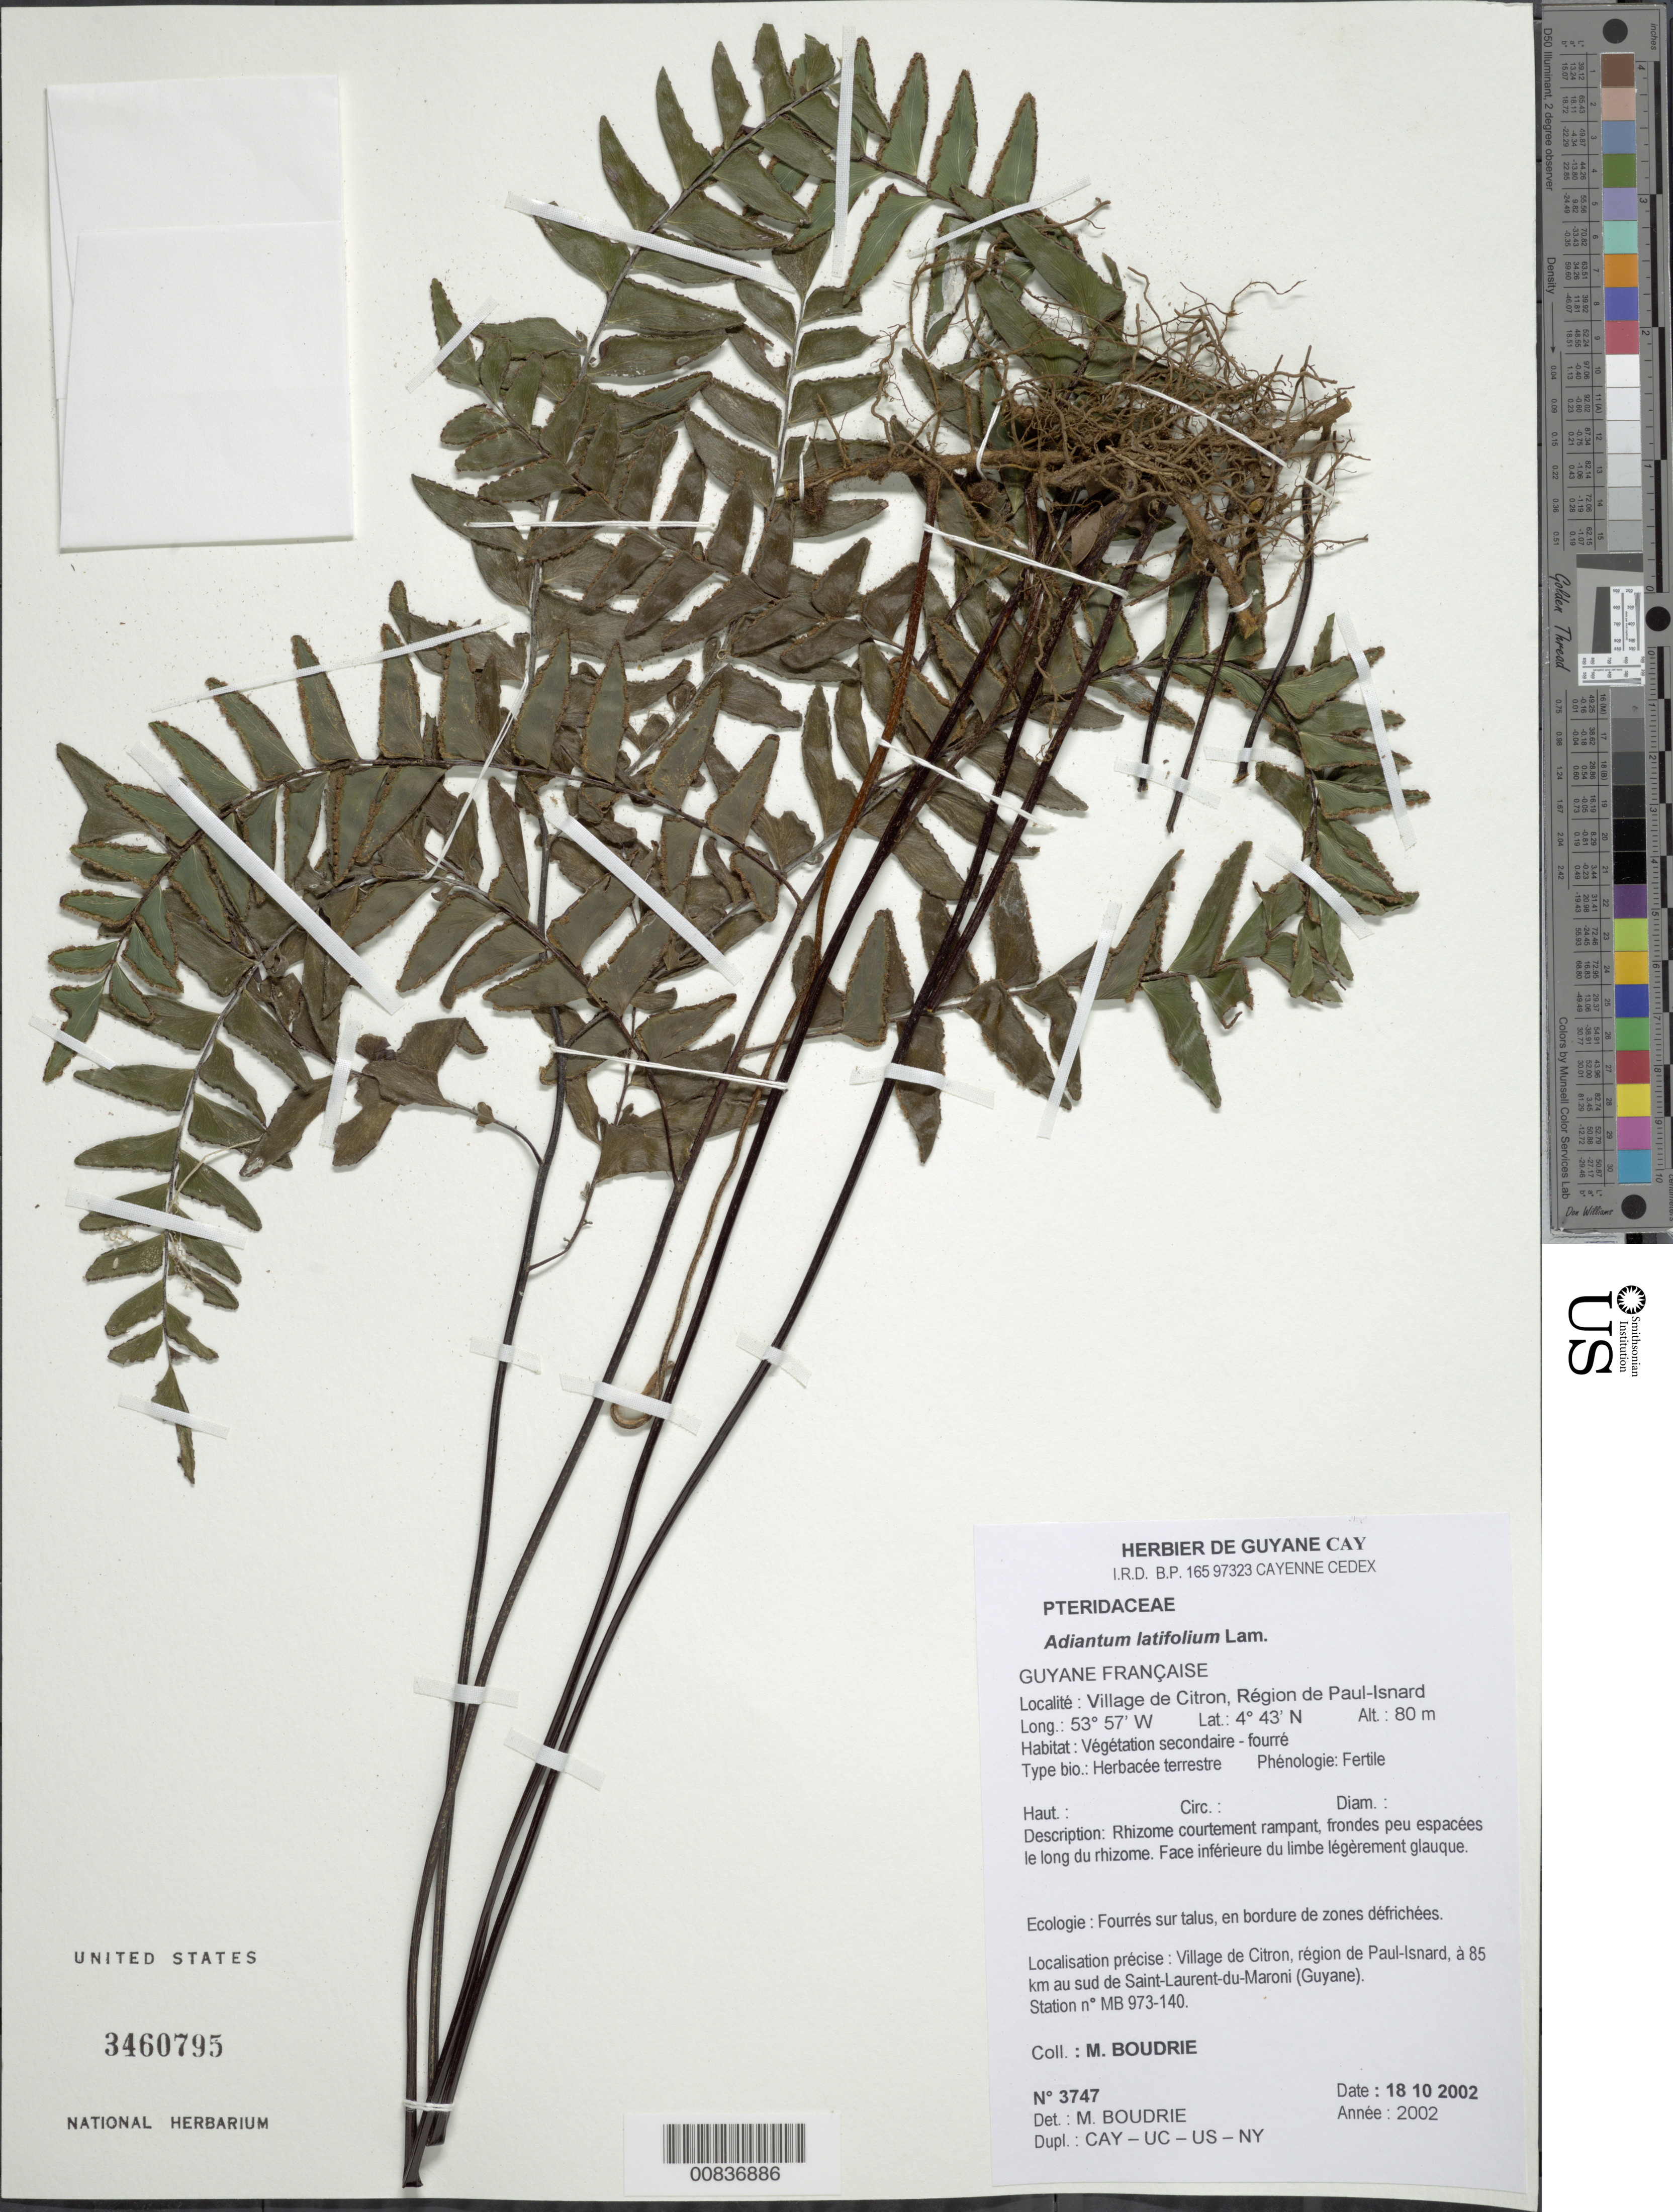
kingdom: Plantae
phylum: Tracheophyta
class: Polypodiopsida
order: Polypodiales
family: Pteridaceae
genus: Adiantum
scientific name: Adiantum latifolium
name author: Lam.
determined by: Boudrie, M.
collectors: M. Boudrie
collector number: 3747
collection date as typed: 18-Oct-02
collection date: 2002-10-18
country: French Guiana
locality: Région de Paul Isnard, Lieu-Dit Citron, village de Citron, à 85 km sud de Saint-Laurent-du-Maron, Station n° MB 973-140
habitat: Végétation secondaire, fourrés sur talus, en bordure de zones défrichées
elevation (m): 80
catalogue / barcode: US 3460795